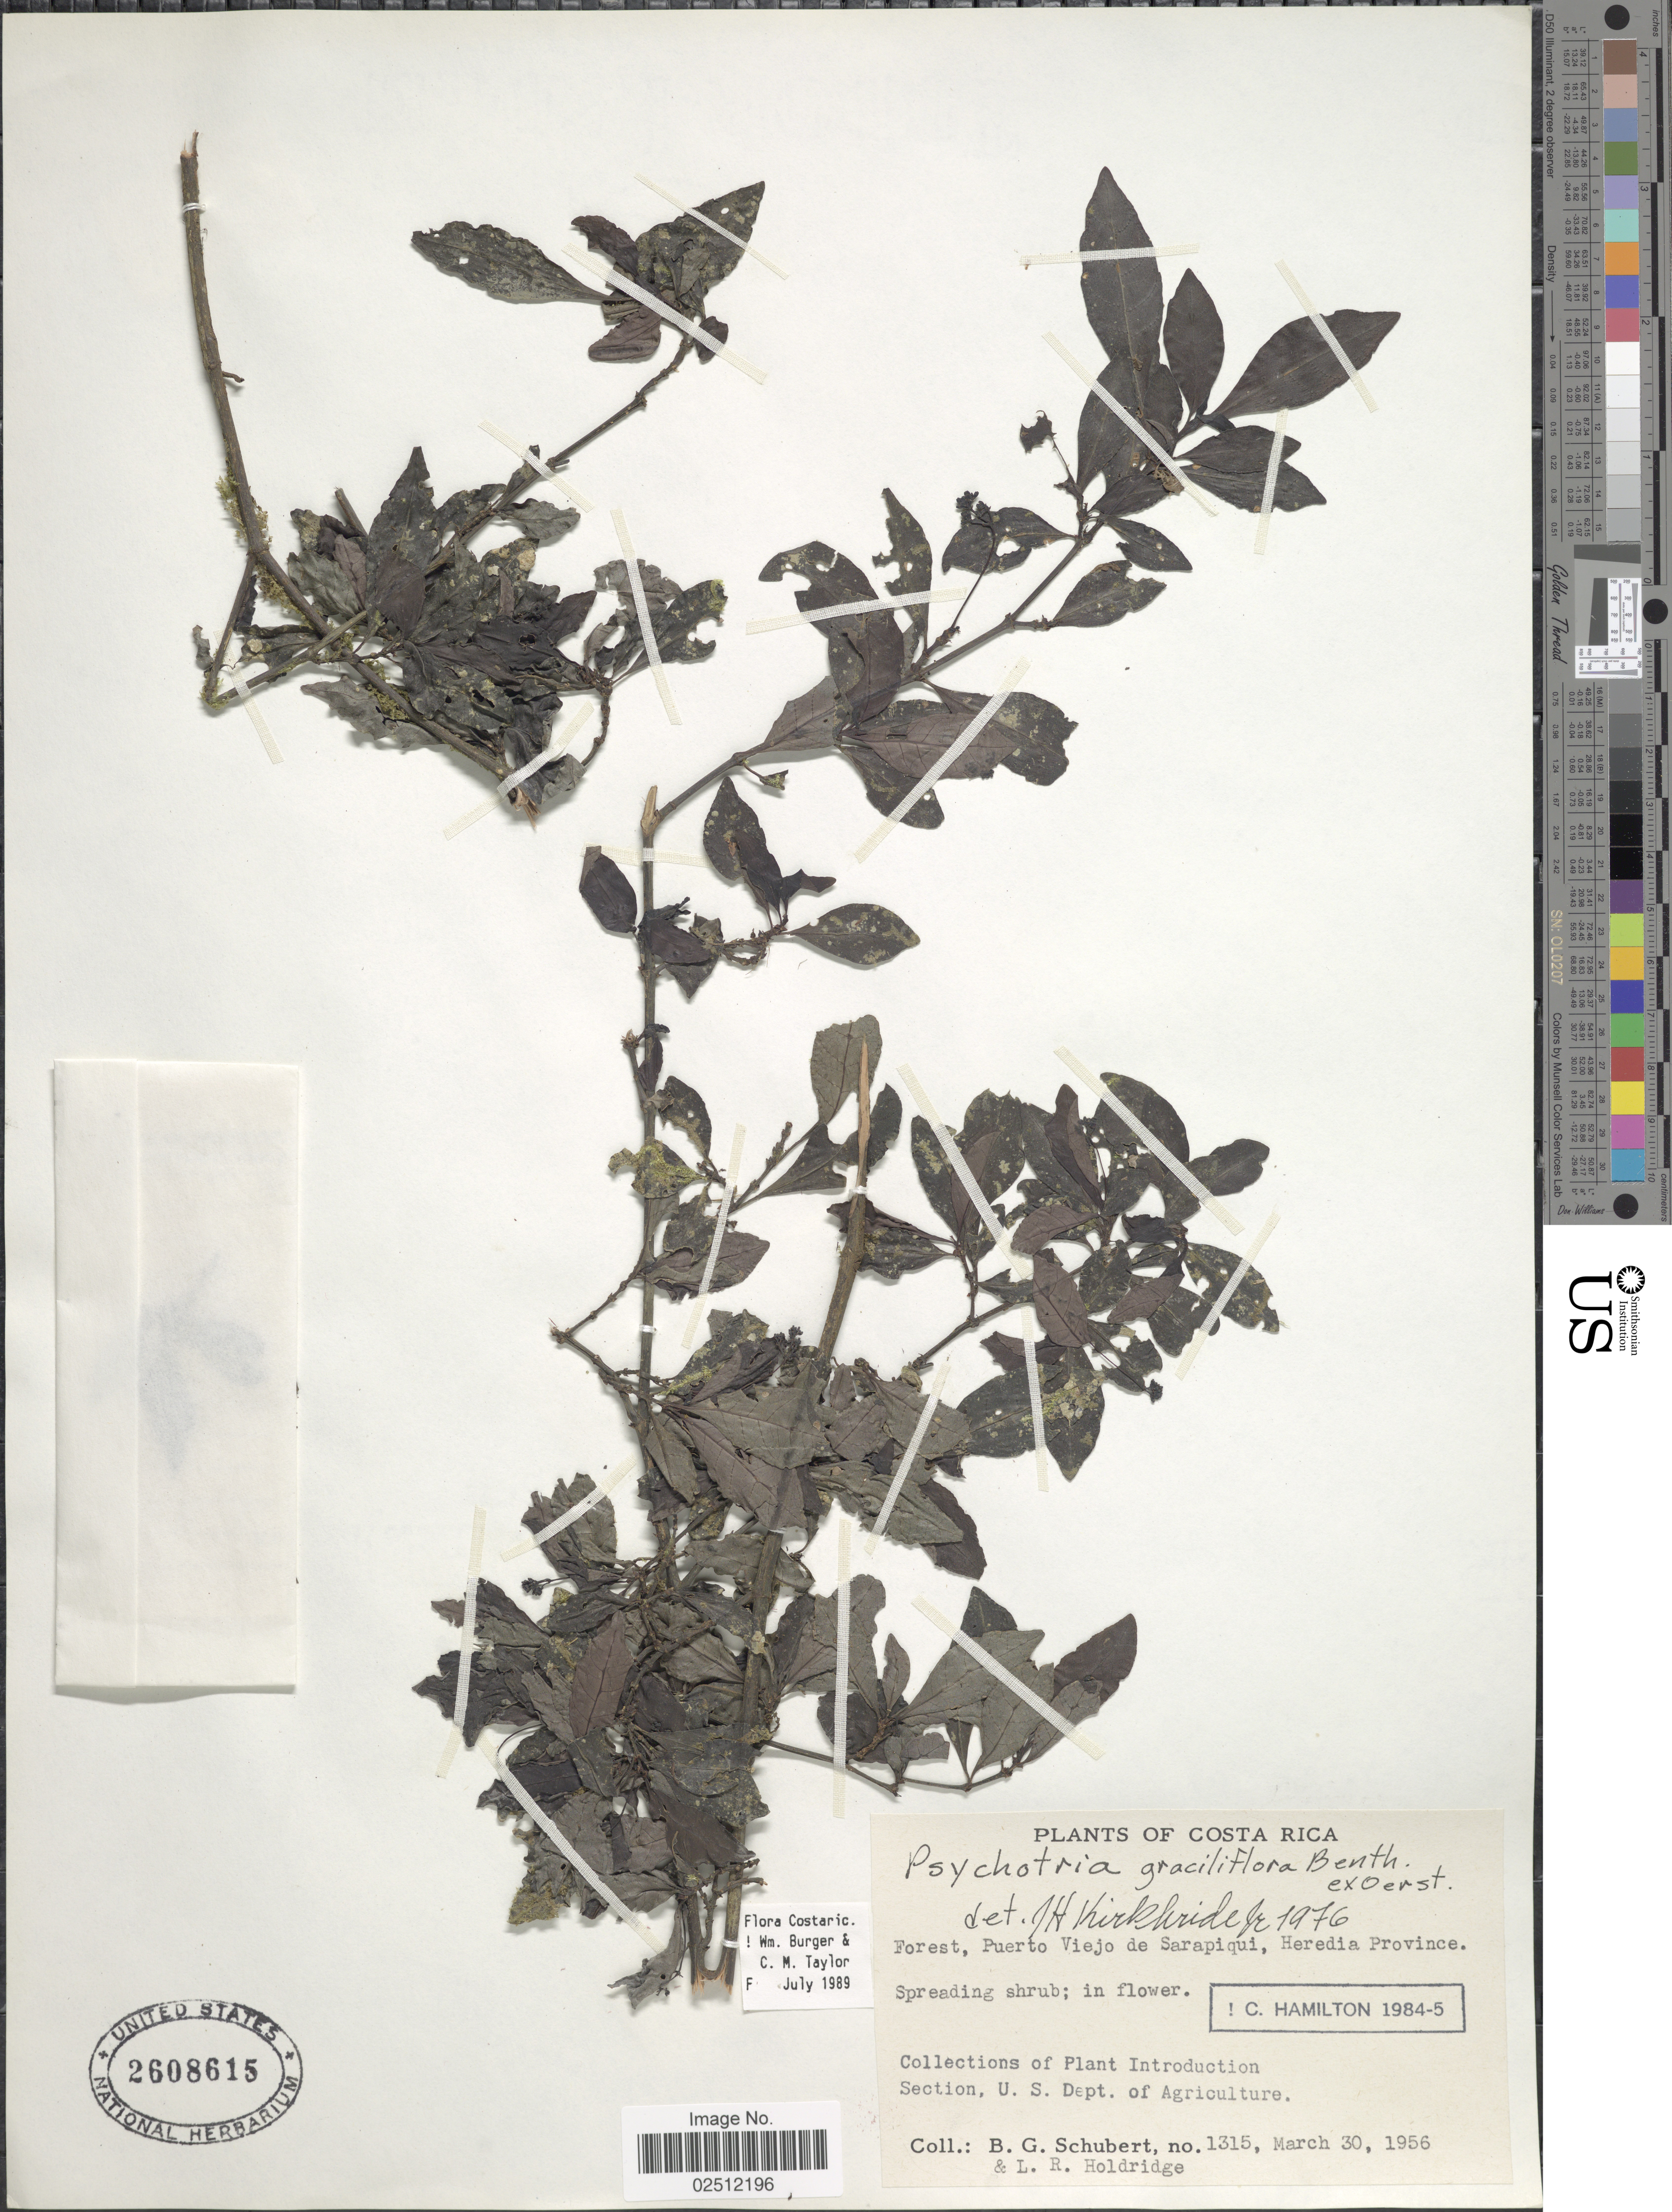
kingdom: Plantae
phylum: Tracheophyta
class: Magnoliopsida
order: Gentianales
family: Rubiaceae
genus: Psychotria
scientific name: Psychotria graciliflora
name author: Benth.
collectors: B. Schubert & L. Holdridge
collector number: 1315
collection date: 1956-03-30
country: Costa Rica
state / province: Heredia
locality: Forest, Puerto Viejo de Sarapiqui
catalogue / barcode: US 2608615